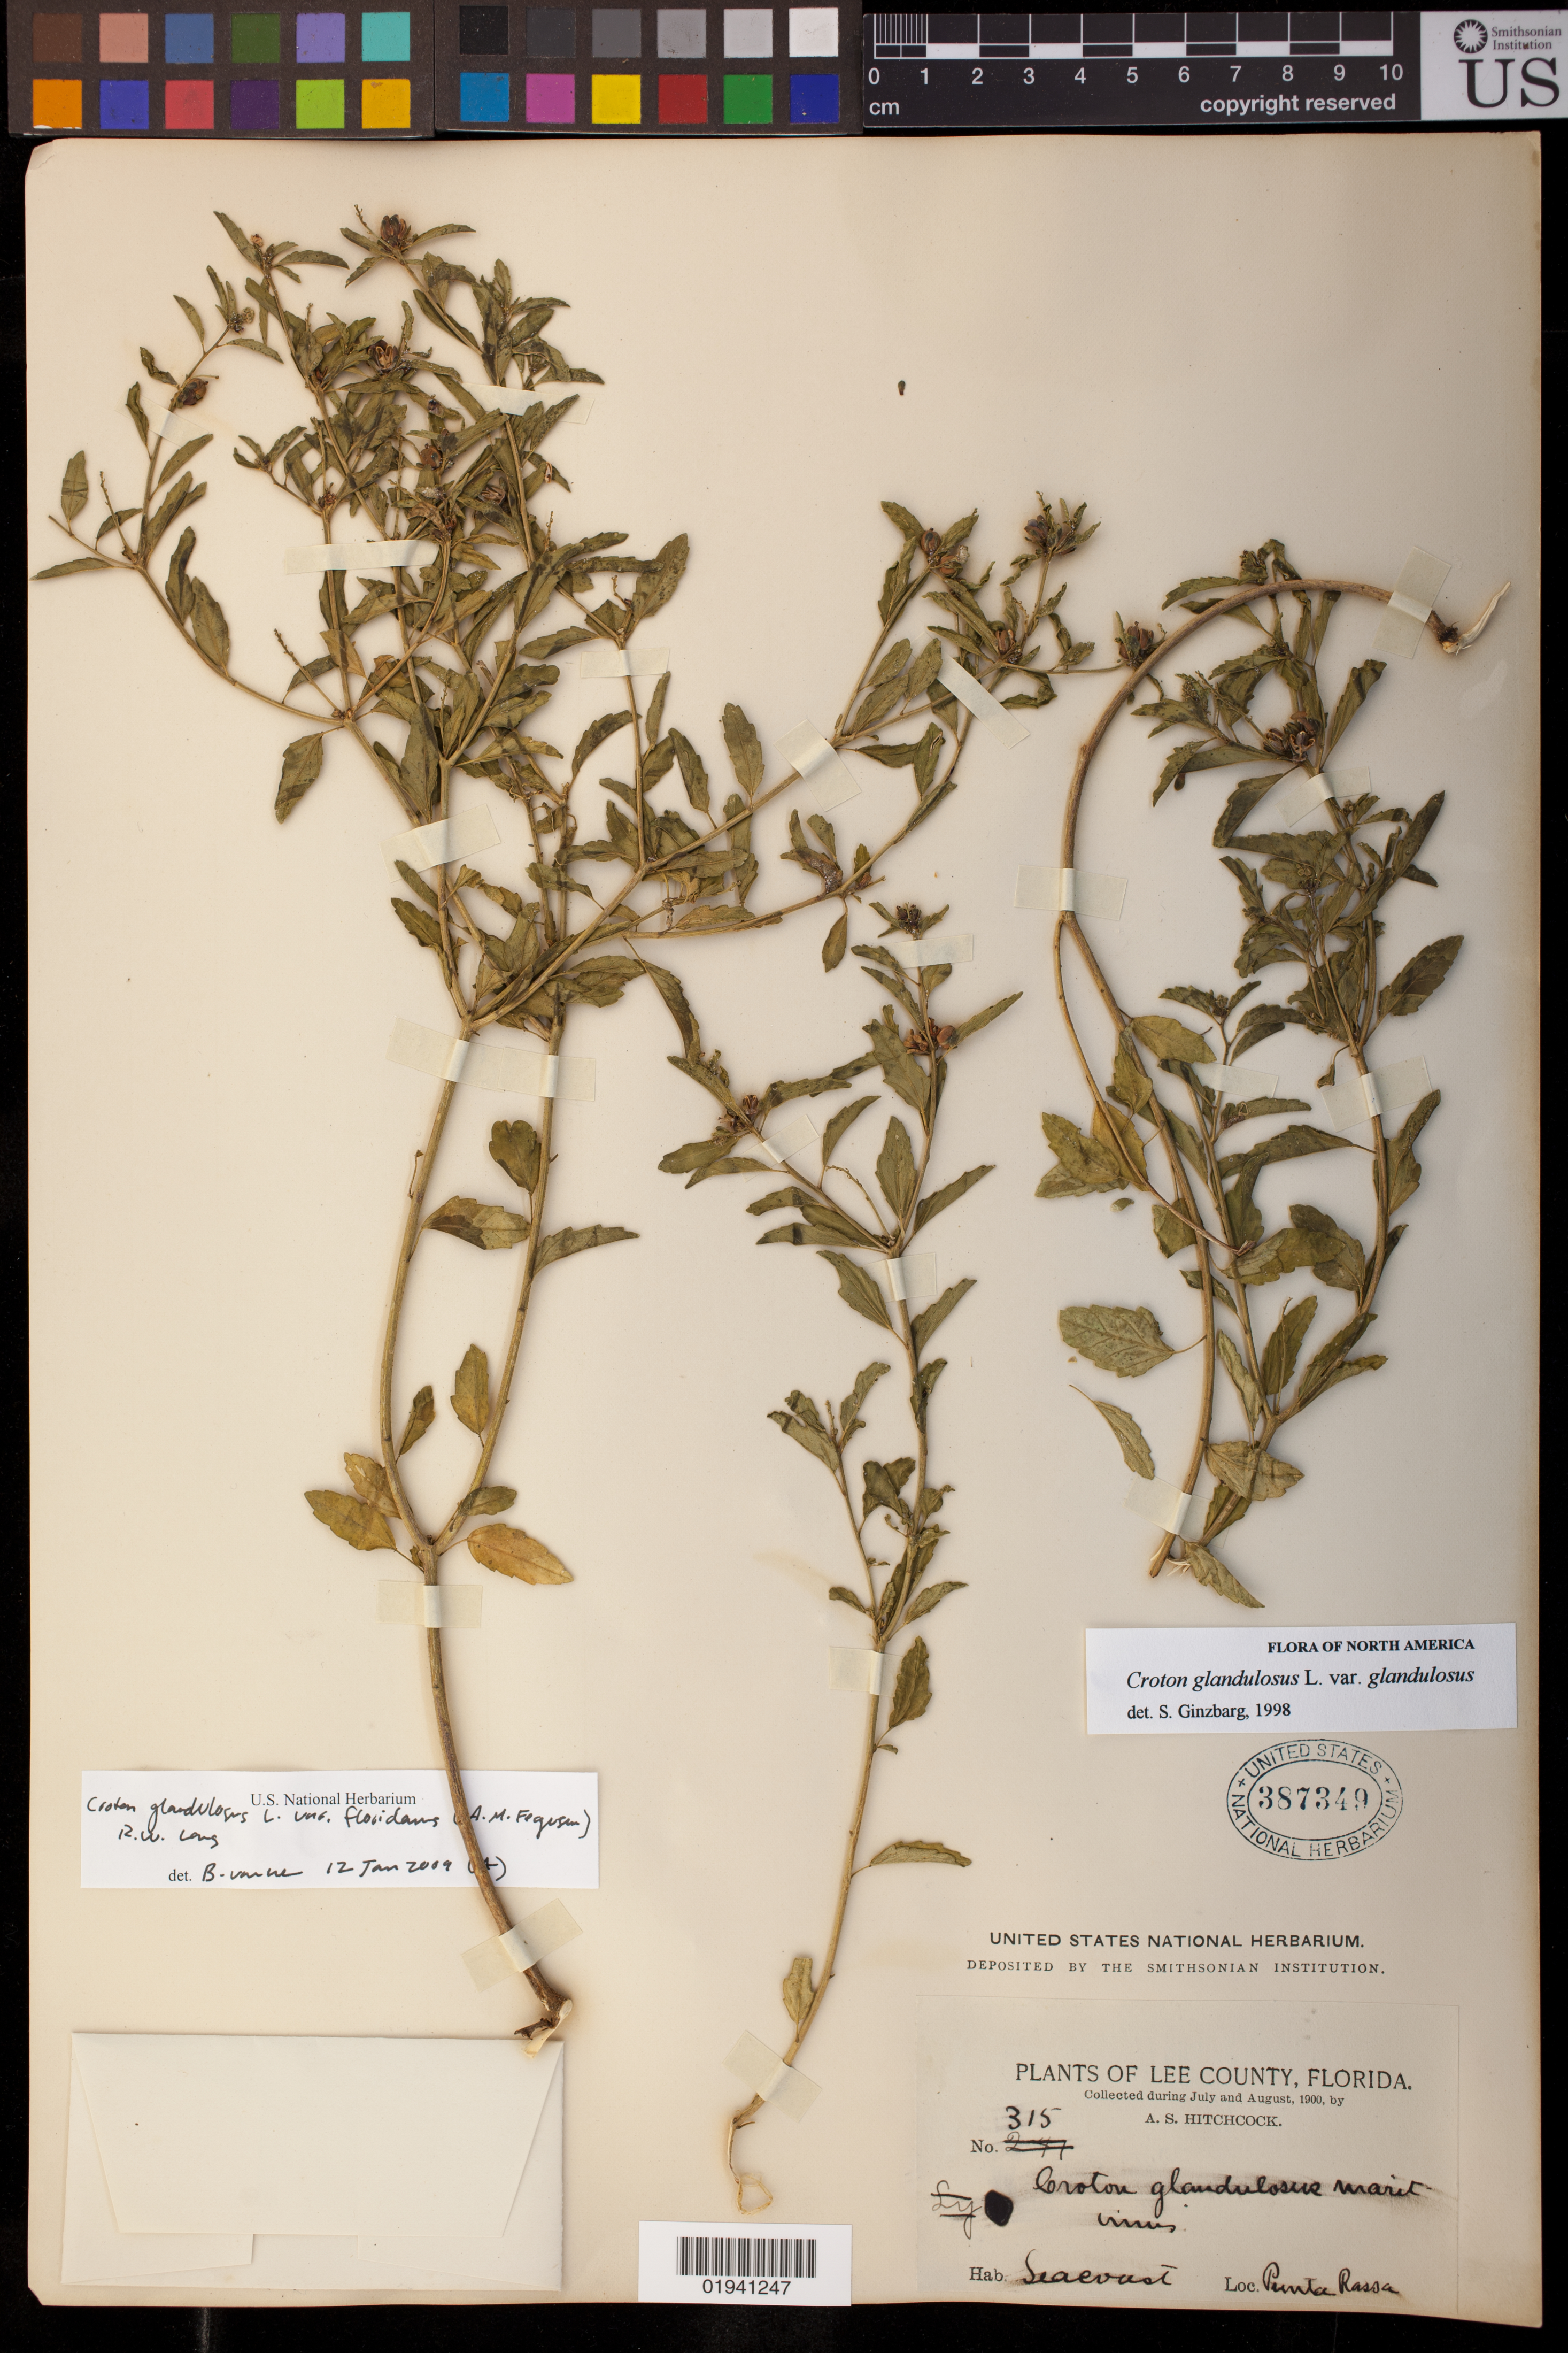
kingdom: Plantae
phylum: Tracheophyta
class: Magnoliopsida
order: Malpighiales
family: Euphorbiaceae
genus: Croton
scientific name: Croton glandulosus var. floridanus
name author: (A.M. Ferguson) R.W. Long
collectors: A. S. Hitchcock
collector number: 315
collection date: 1900-07,1900-08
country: United States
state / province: Florida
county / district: Lee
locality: Punta Rassa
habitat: sea coast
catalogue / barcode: US 387349